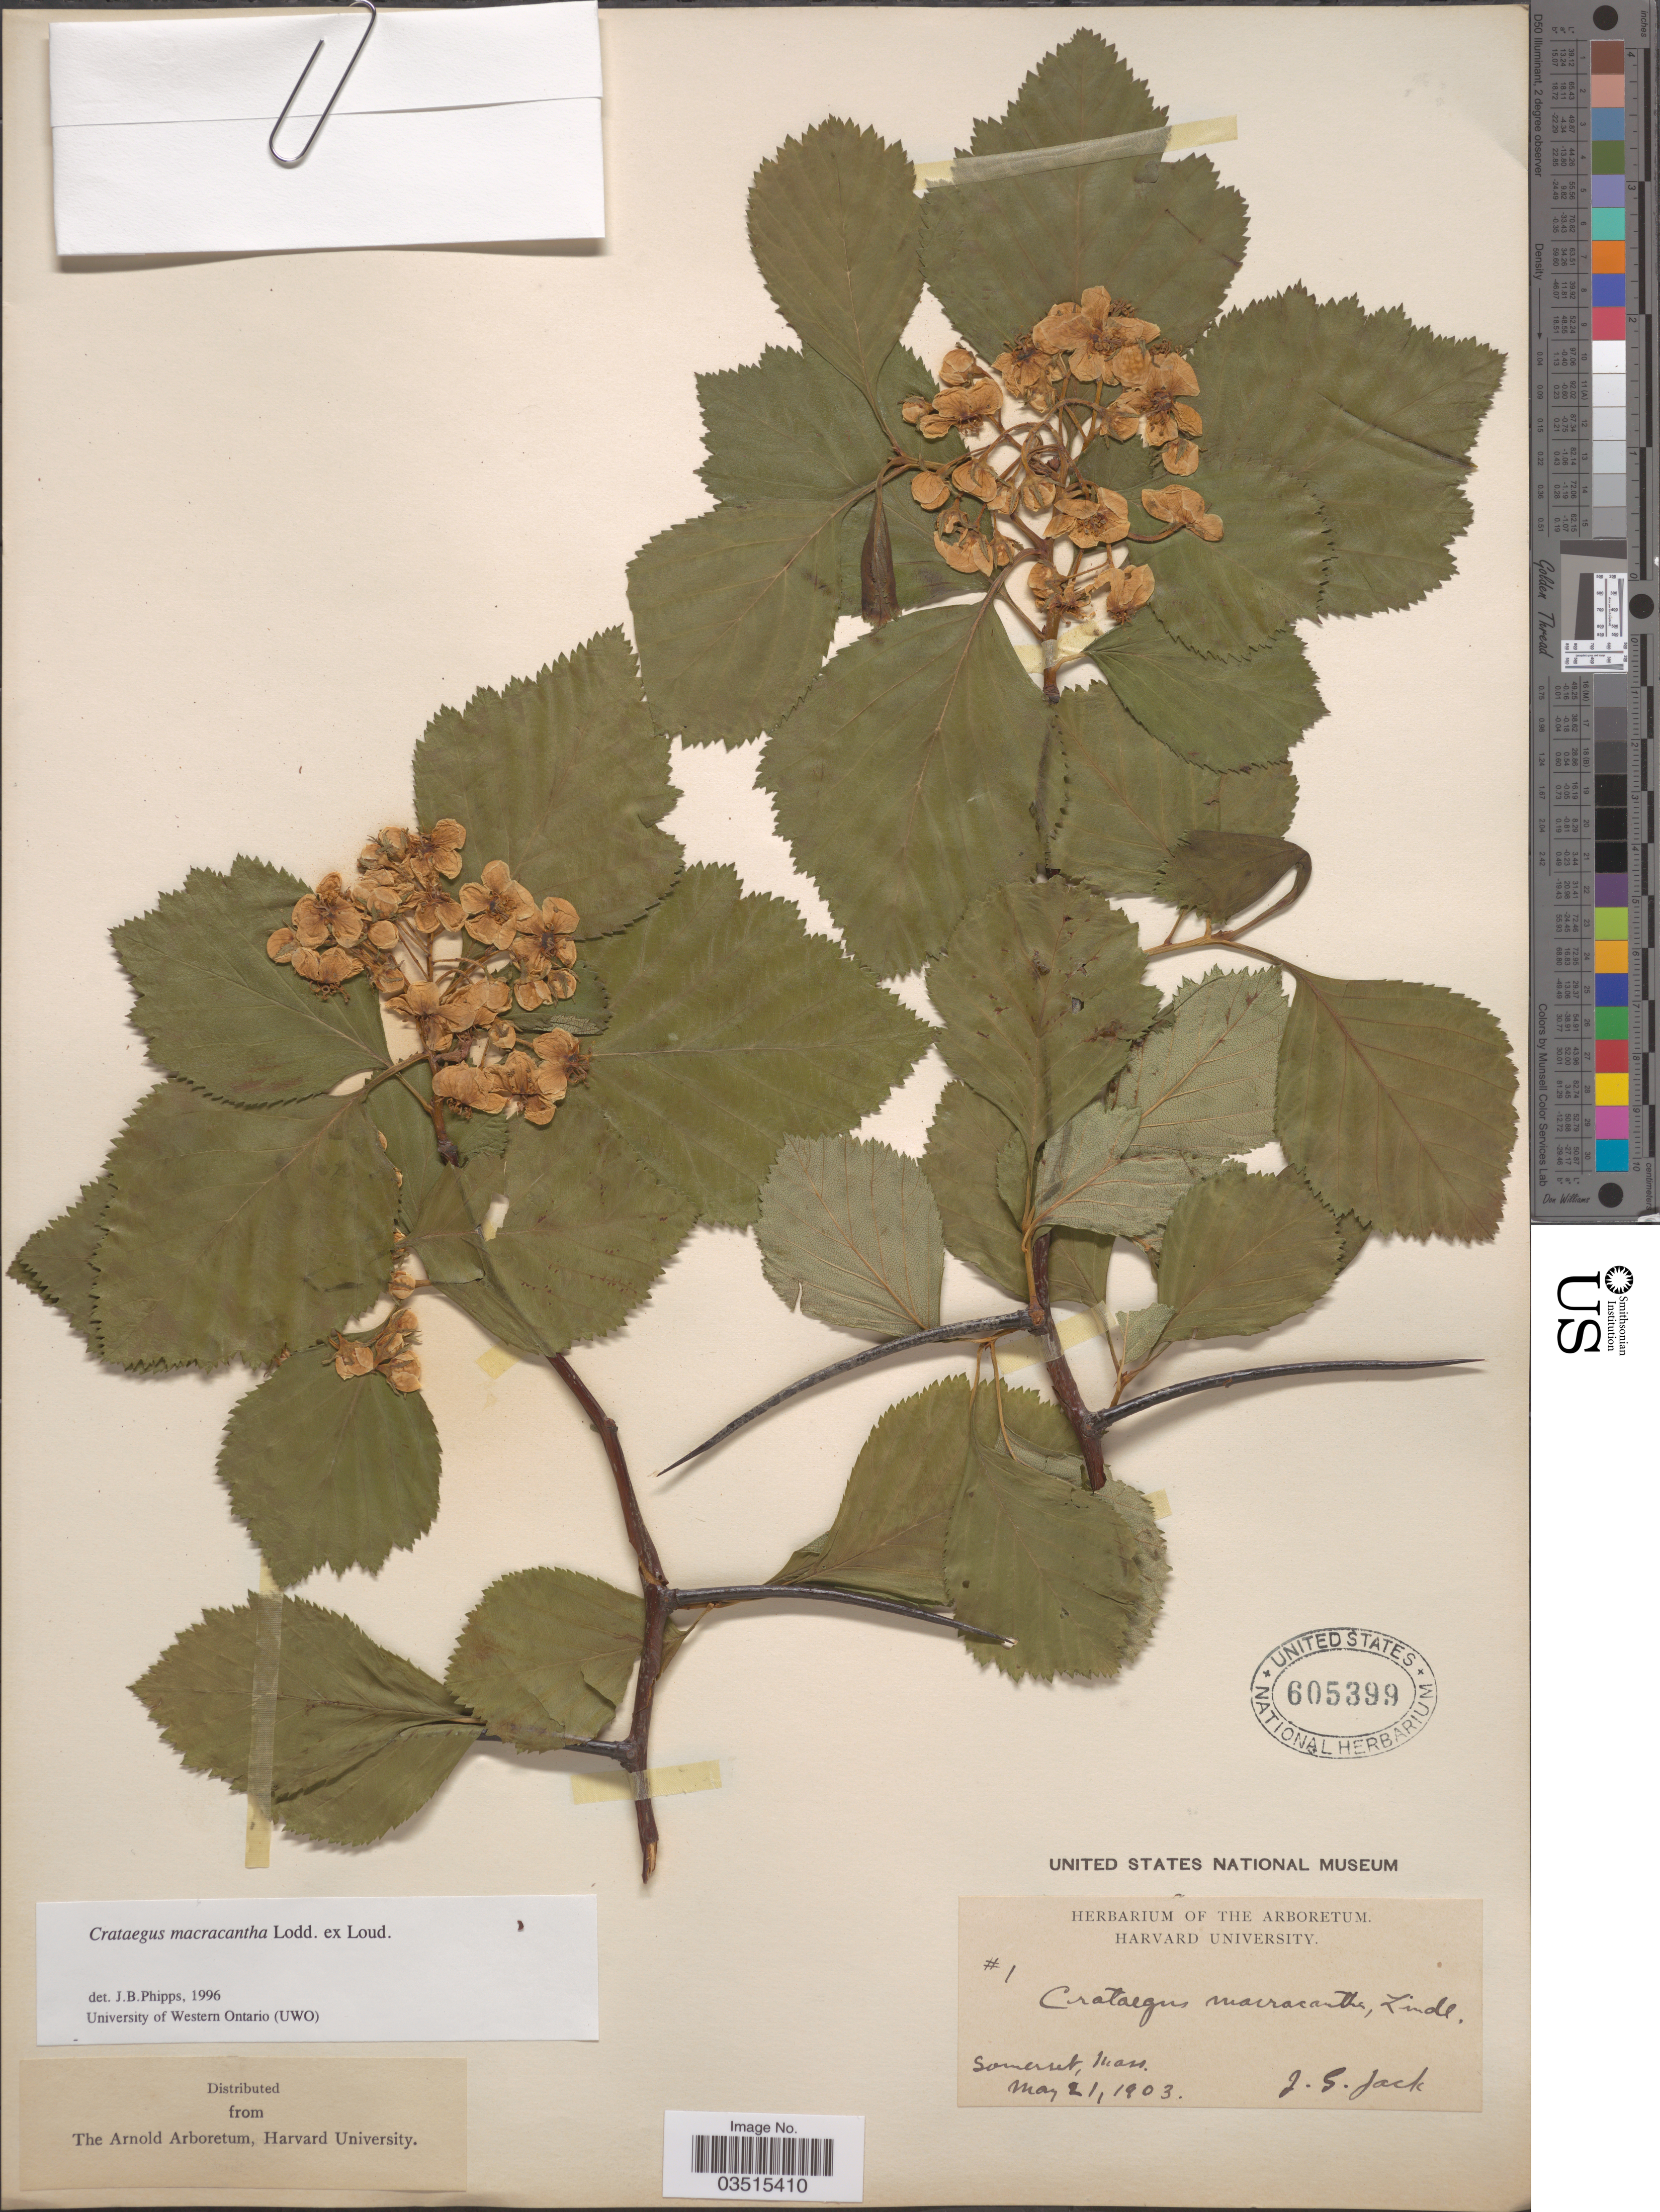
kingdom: Plantae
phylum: Tracheophyta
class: Magnoliopsida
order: Rosales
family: Rosaceae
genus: Crataegus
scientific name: Crataegus macracantha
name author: (Lindl.) Lodd. ex Loudon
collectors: J. G. Jack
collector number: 1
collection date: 1903-05-21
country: United States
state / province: Massachusetts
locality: Somerset.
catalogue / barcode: US 605399